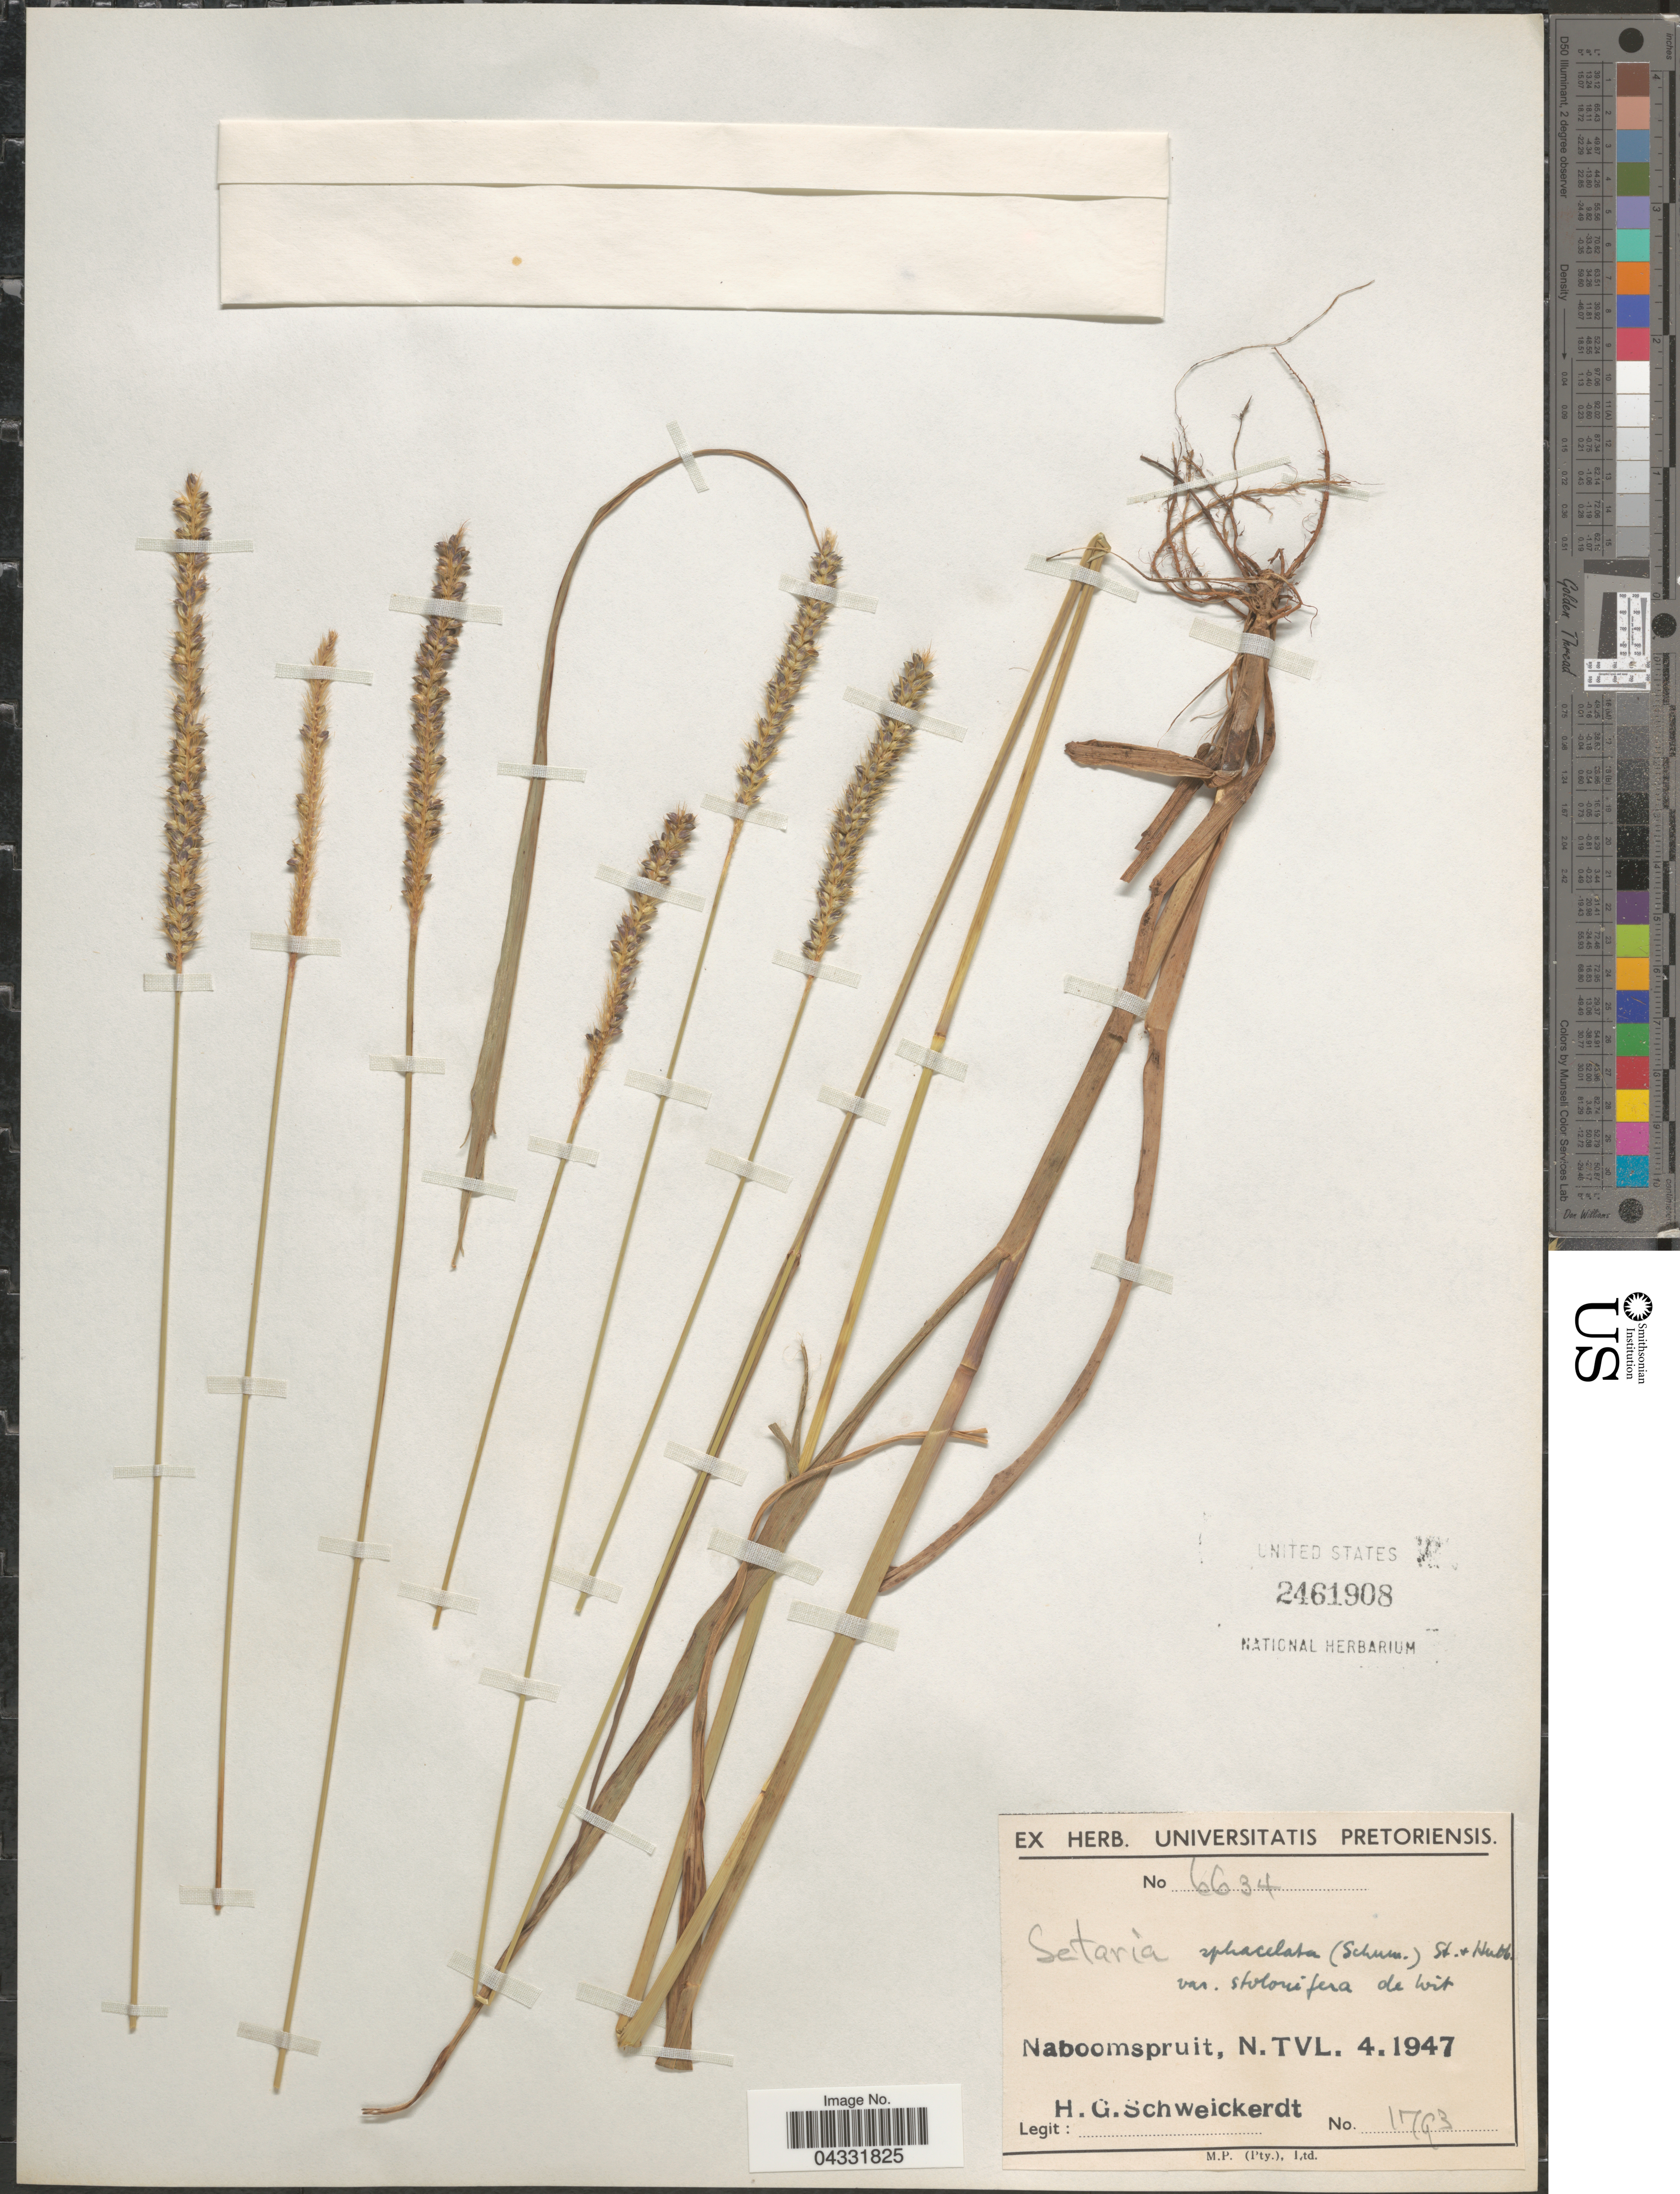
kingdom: Plantae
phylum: Tracheophyta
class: Liliopsida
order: Poales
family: Poaceae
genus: Setaria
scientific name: Setaria sphacelata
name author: (Schumach.) Stapf & Hubb. ex Moss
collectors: H. Schweickerdt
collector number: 1793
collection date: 1947-04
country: South Africa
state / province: Limpopo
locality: Naboomspruit, N.TVL.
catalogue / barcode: US 2461908